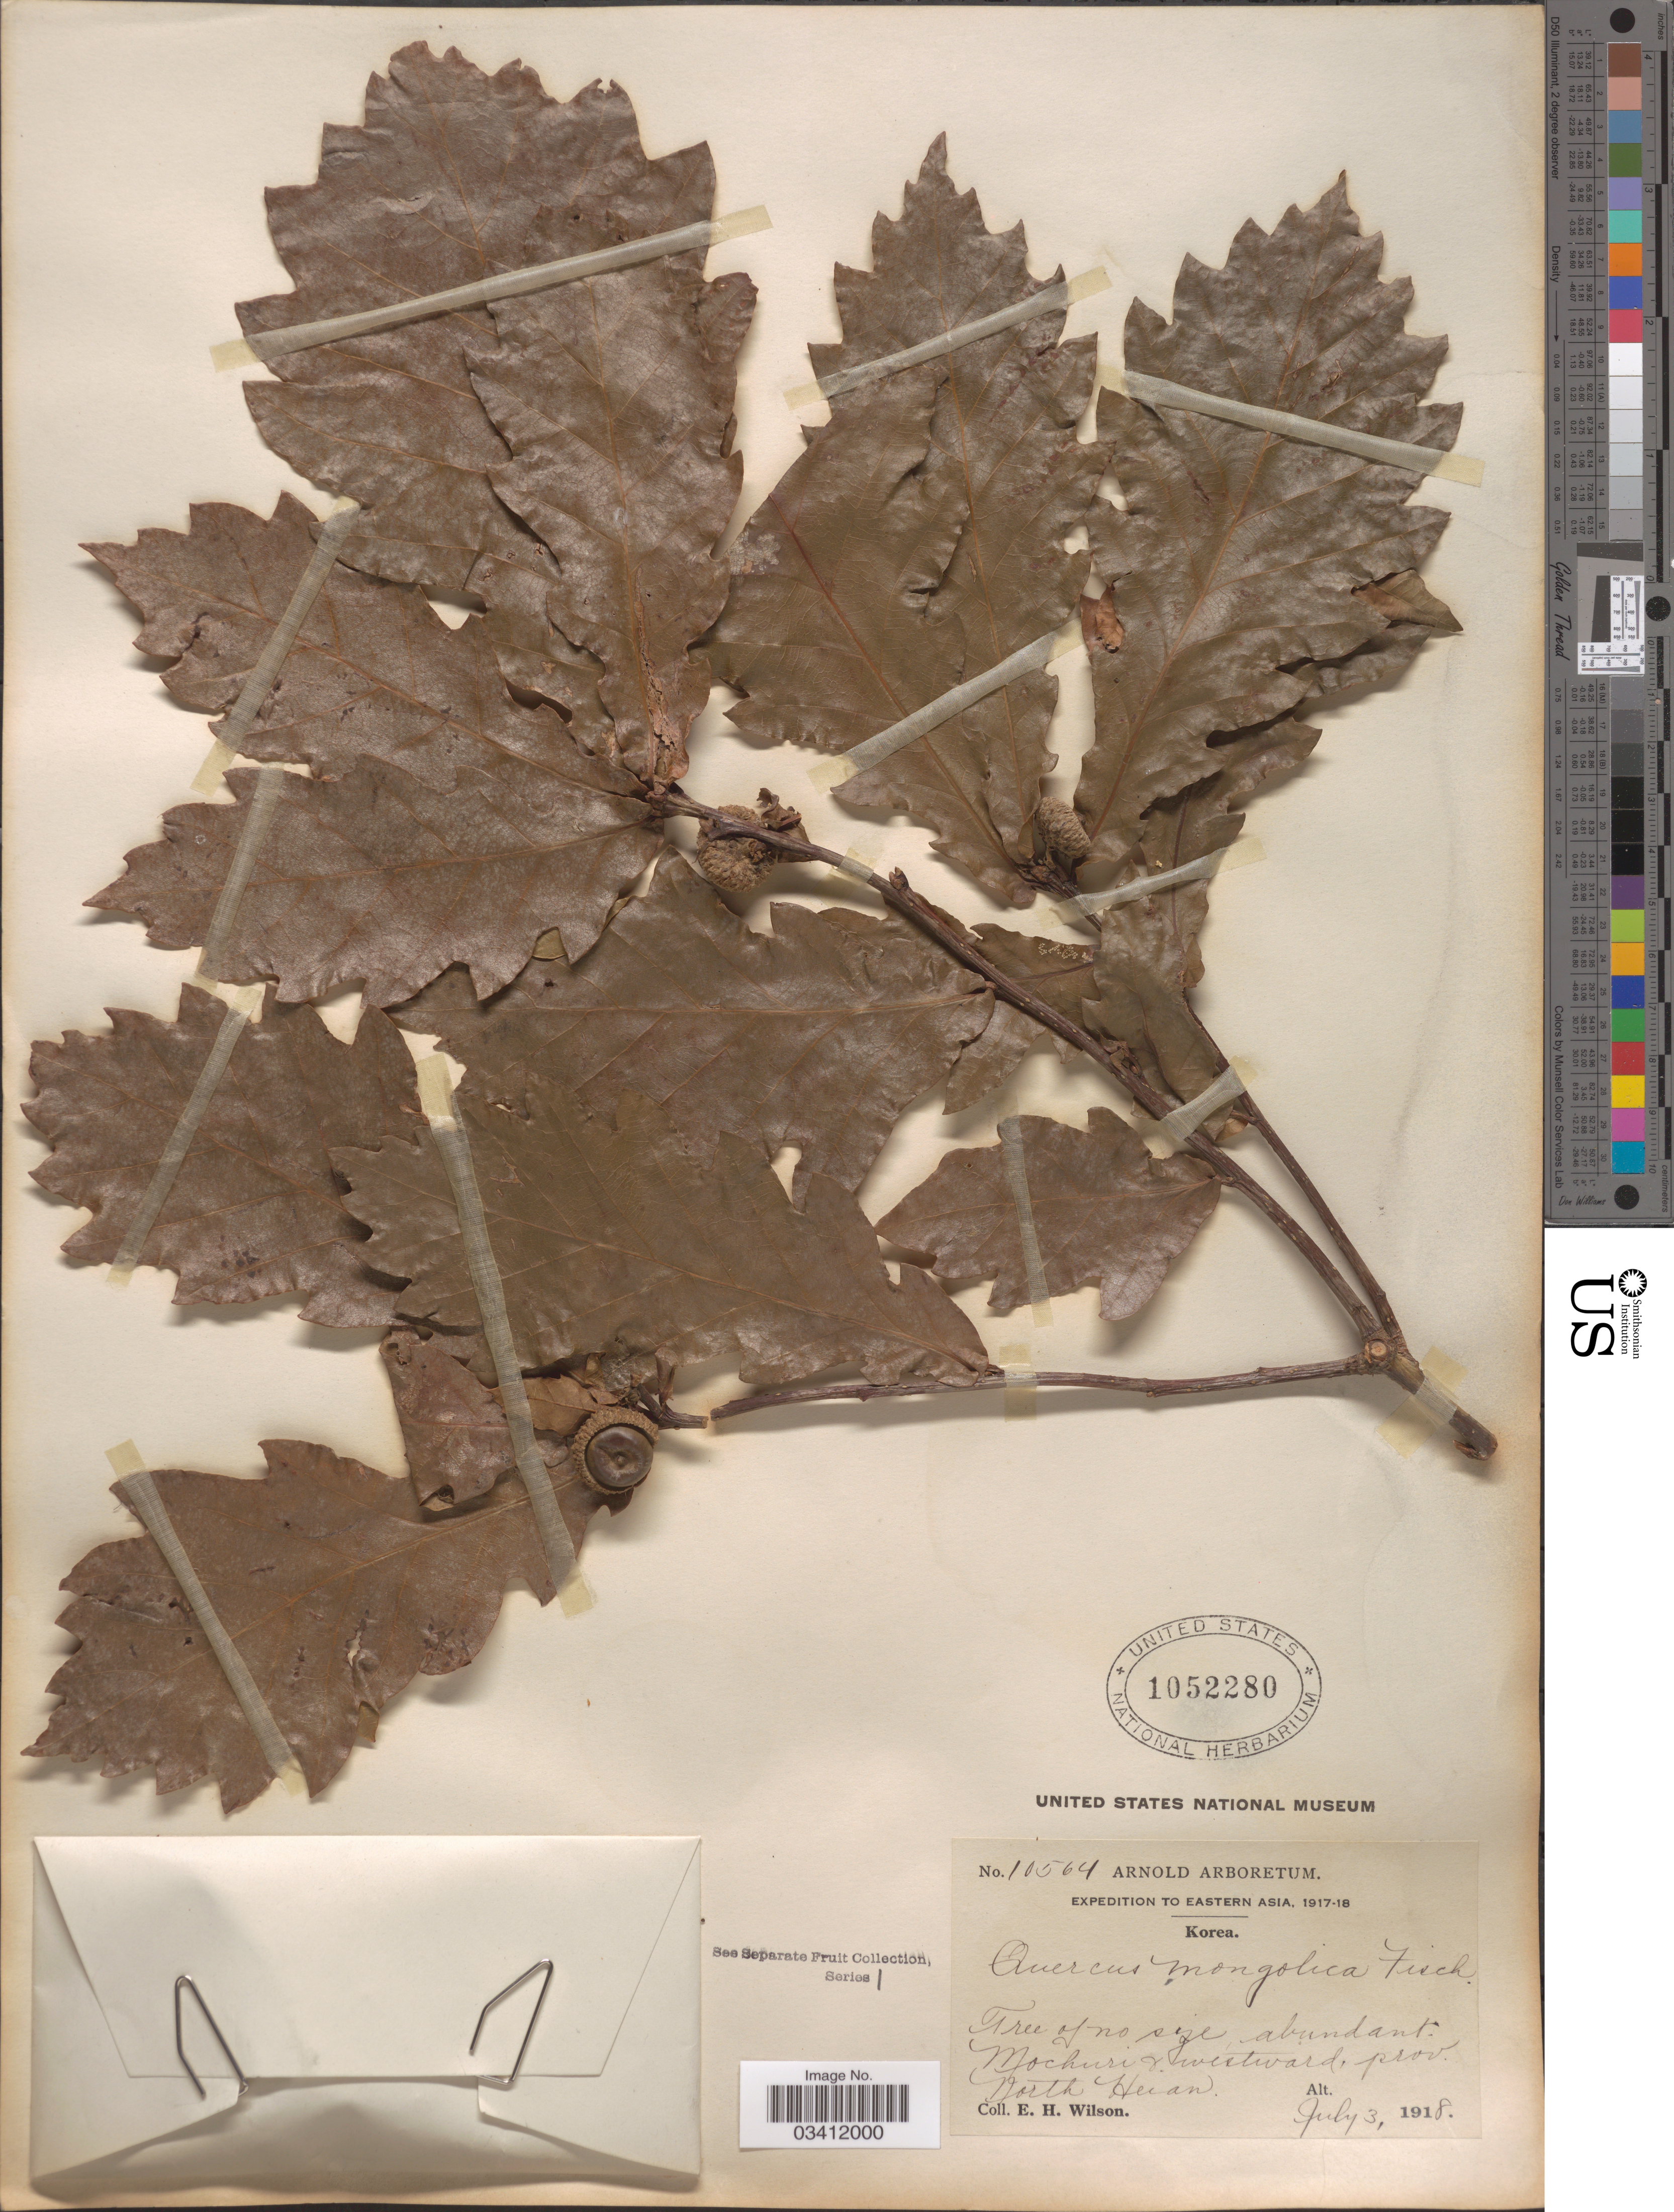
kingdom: Plantae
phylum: Tracheophyta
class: Magnoliopsida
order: Fagales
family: Fagaceae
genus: Quercus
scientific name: Quercus mongolica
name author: Fisch. ex Ledeb.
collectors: E. Wilson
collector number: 10564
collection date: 1918-07-03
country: North Korea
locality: Mochuri & westward, prov. North Heian.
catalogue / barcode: US 1052280